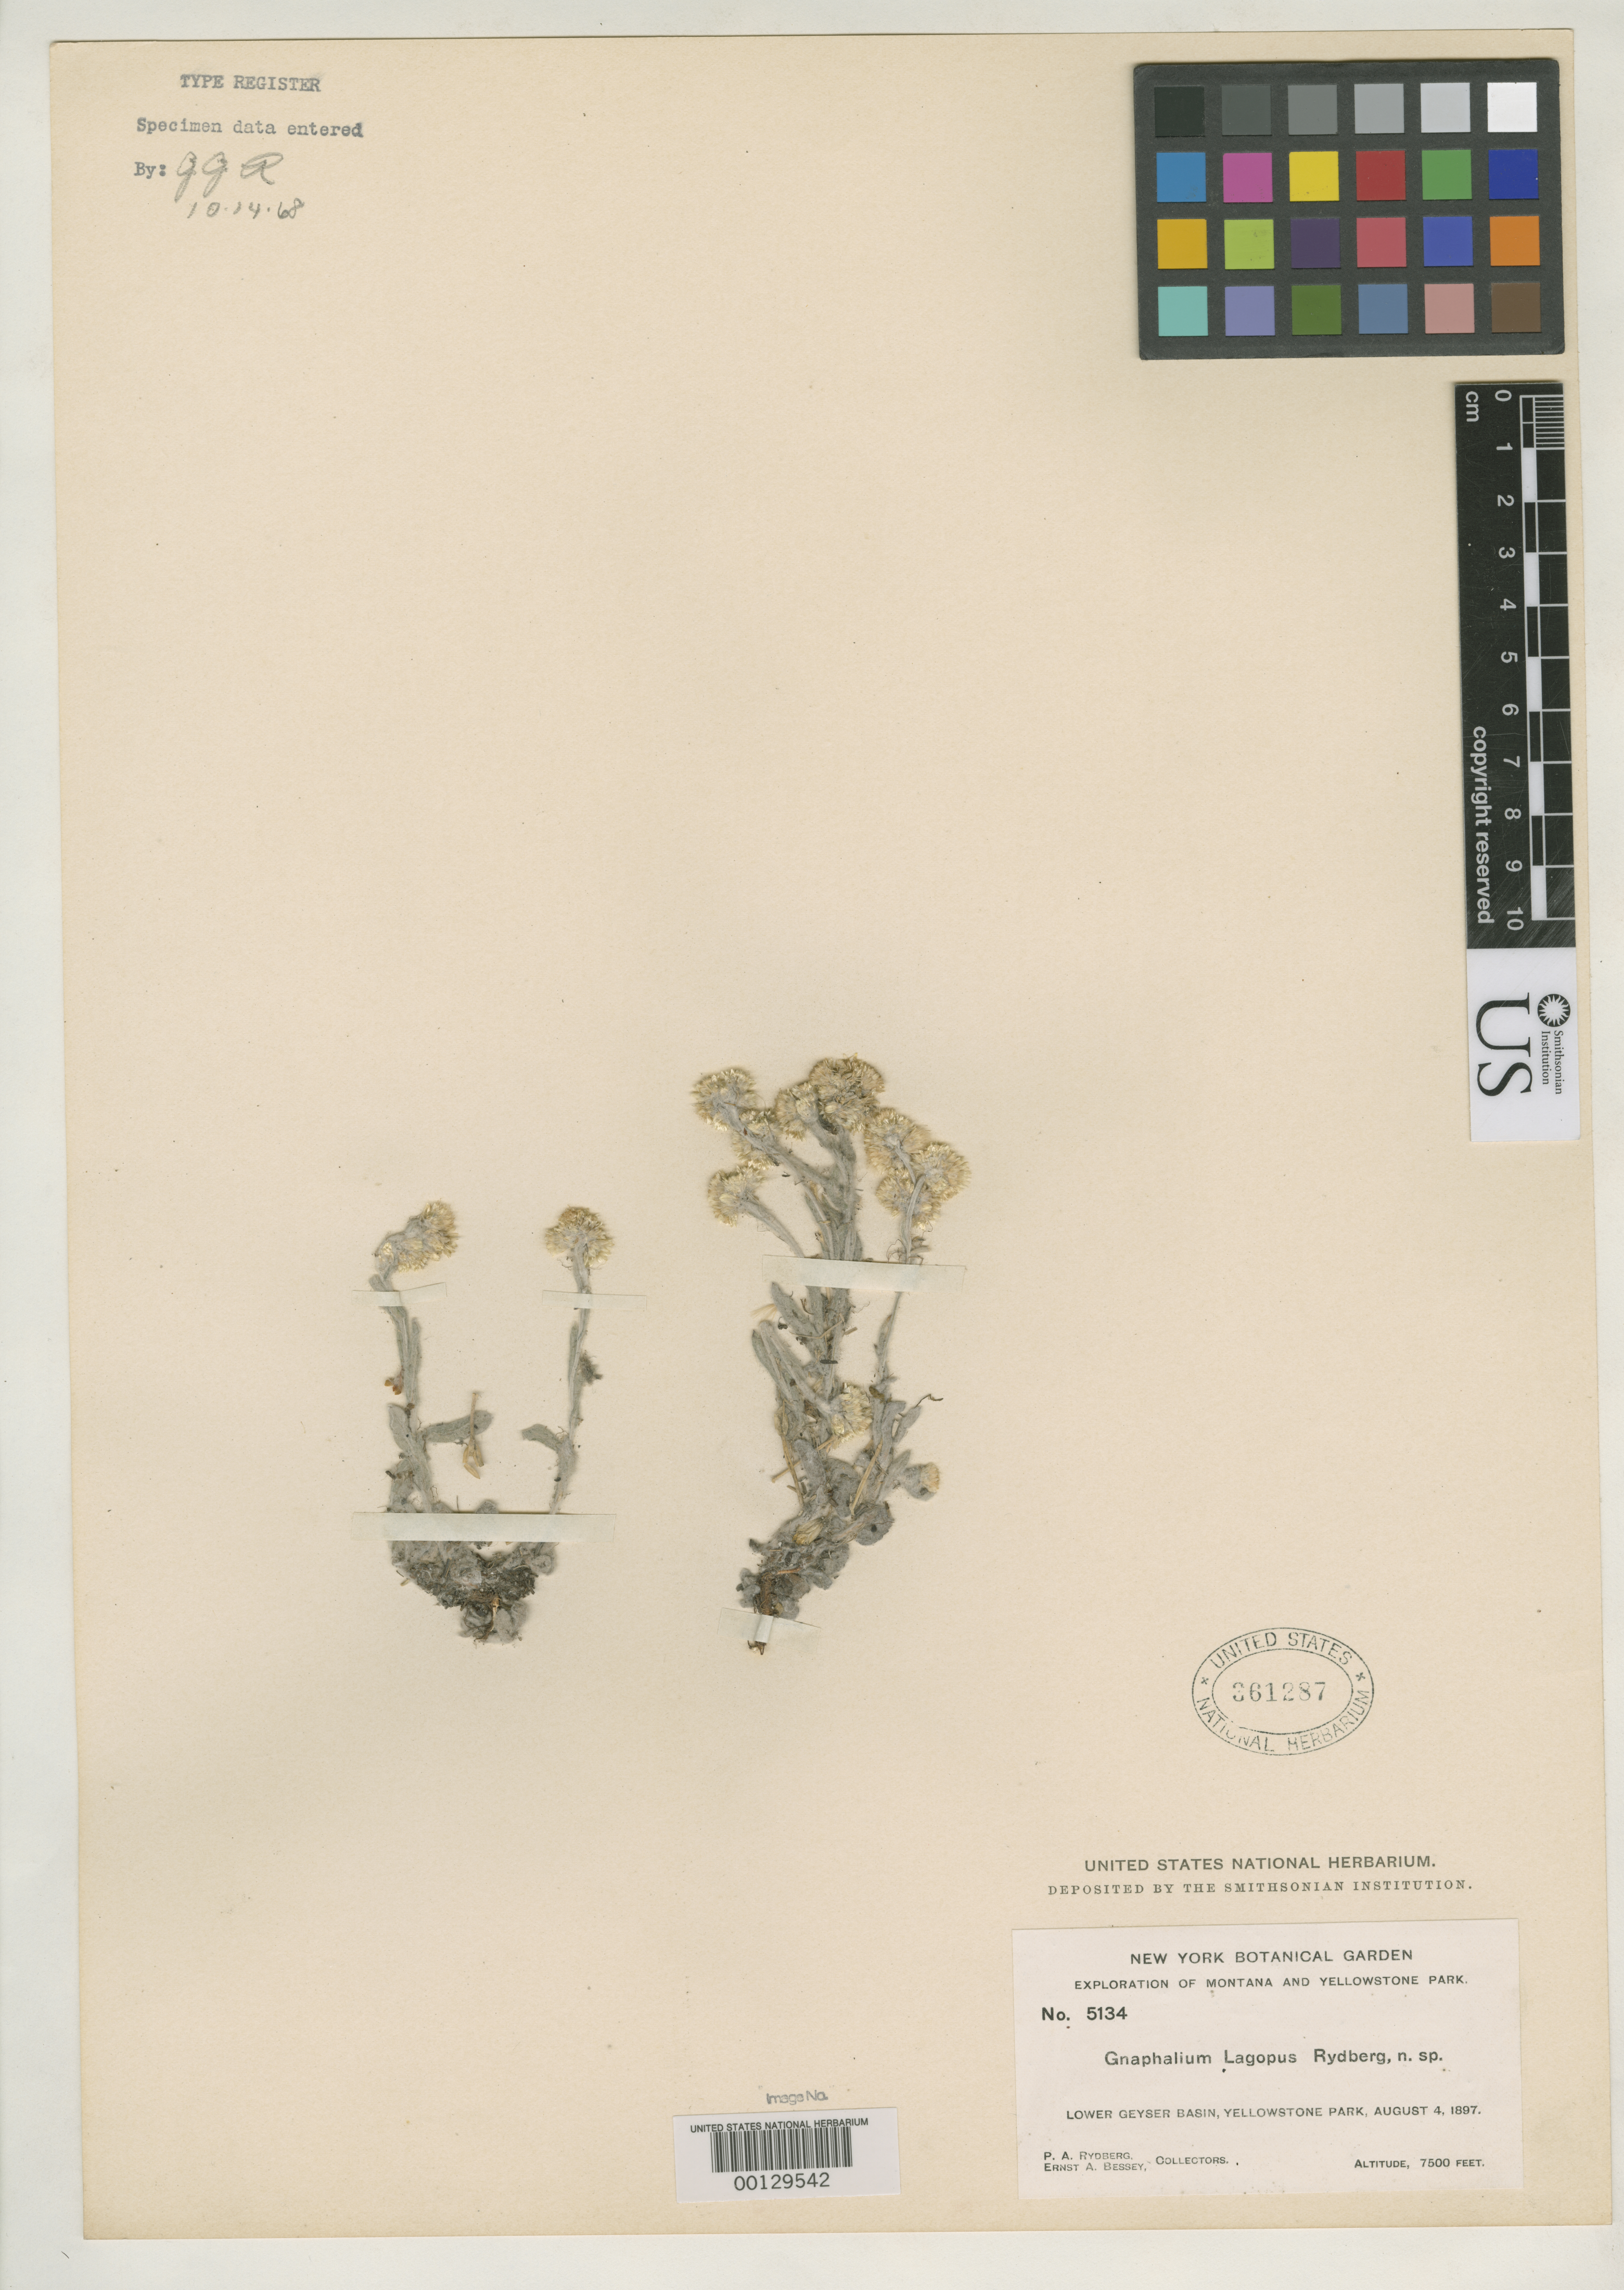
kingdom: Plantae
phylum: Tracheophyta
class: Magnoliopsida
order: Asterales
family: Asteraceae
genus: Gnaphalium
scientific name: Gnaphalium lagopodioides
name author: Rydb.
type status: Isotype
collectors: P. A. Rydberg & E. Bessey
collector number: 5134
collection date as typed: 04 Aug 1897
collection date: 1897-08-04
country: United States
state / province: Wyoming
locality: Yellowstone Park; Lower Geyser Basin.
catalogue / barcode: US 361287